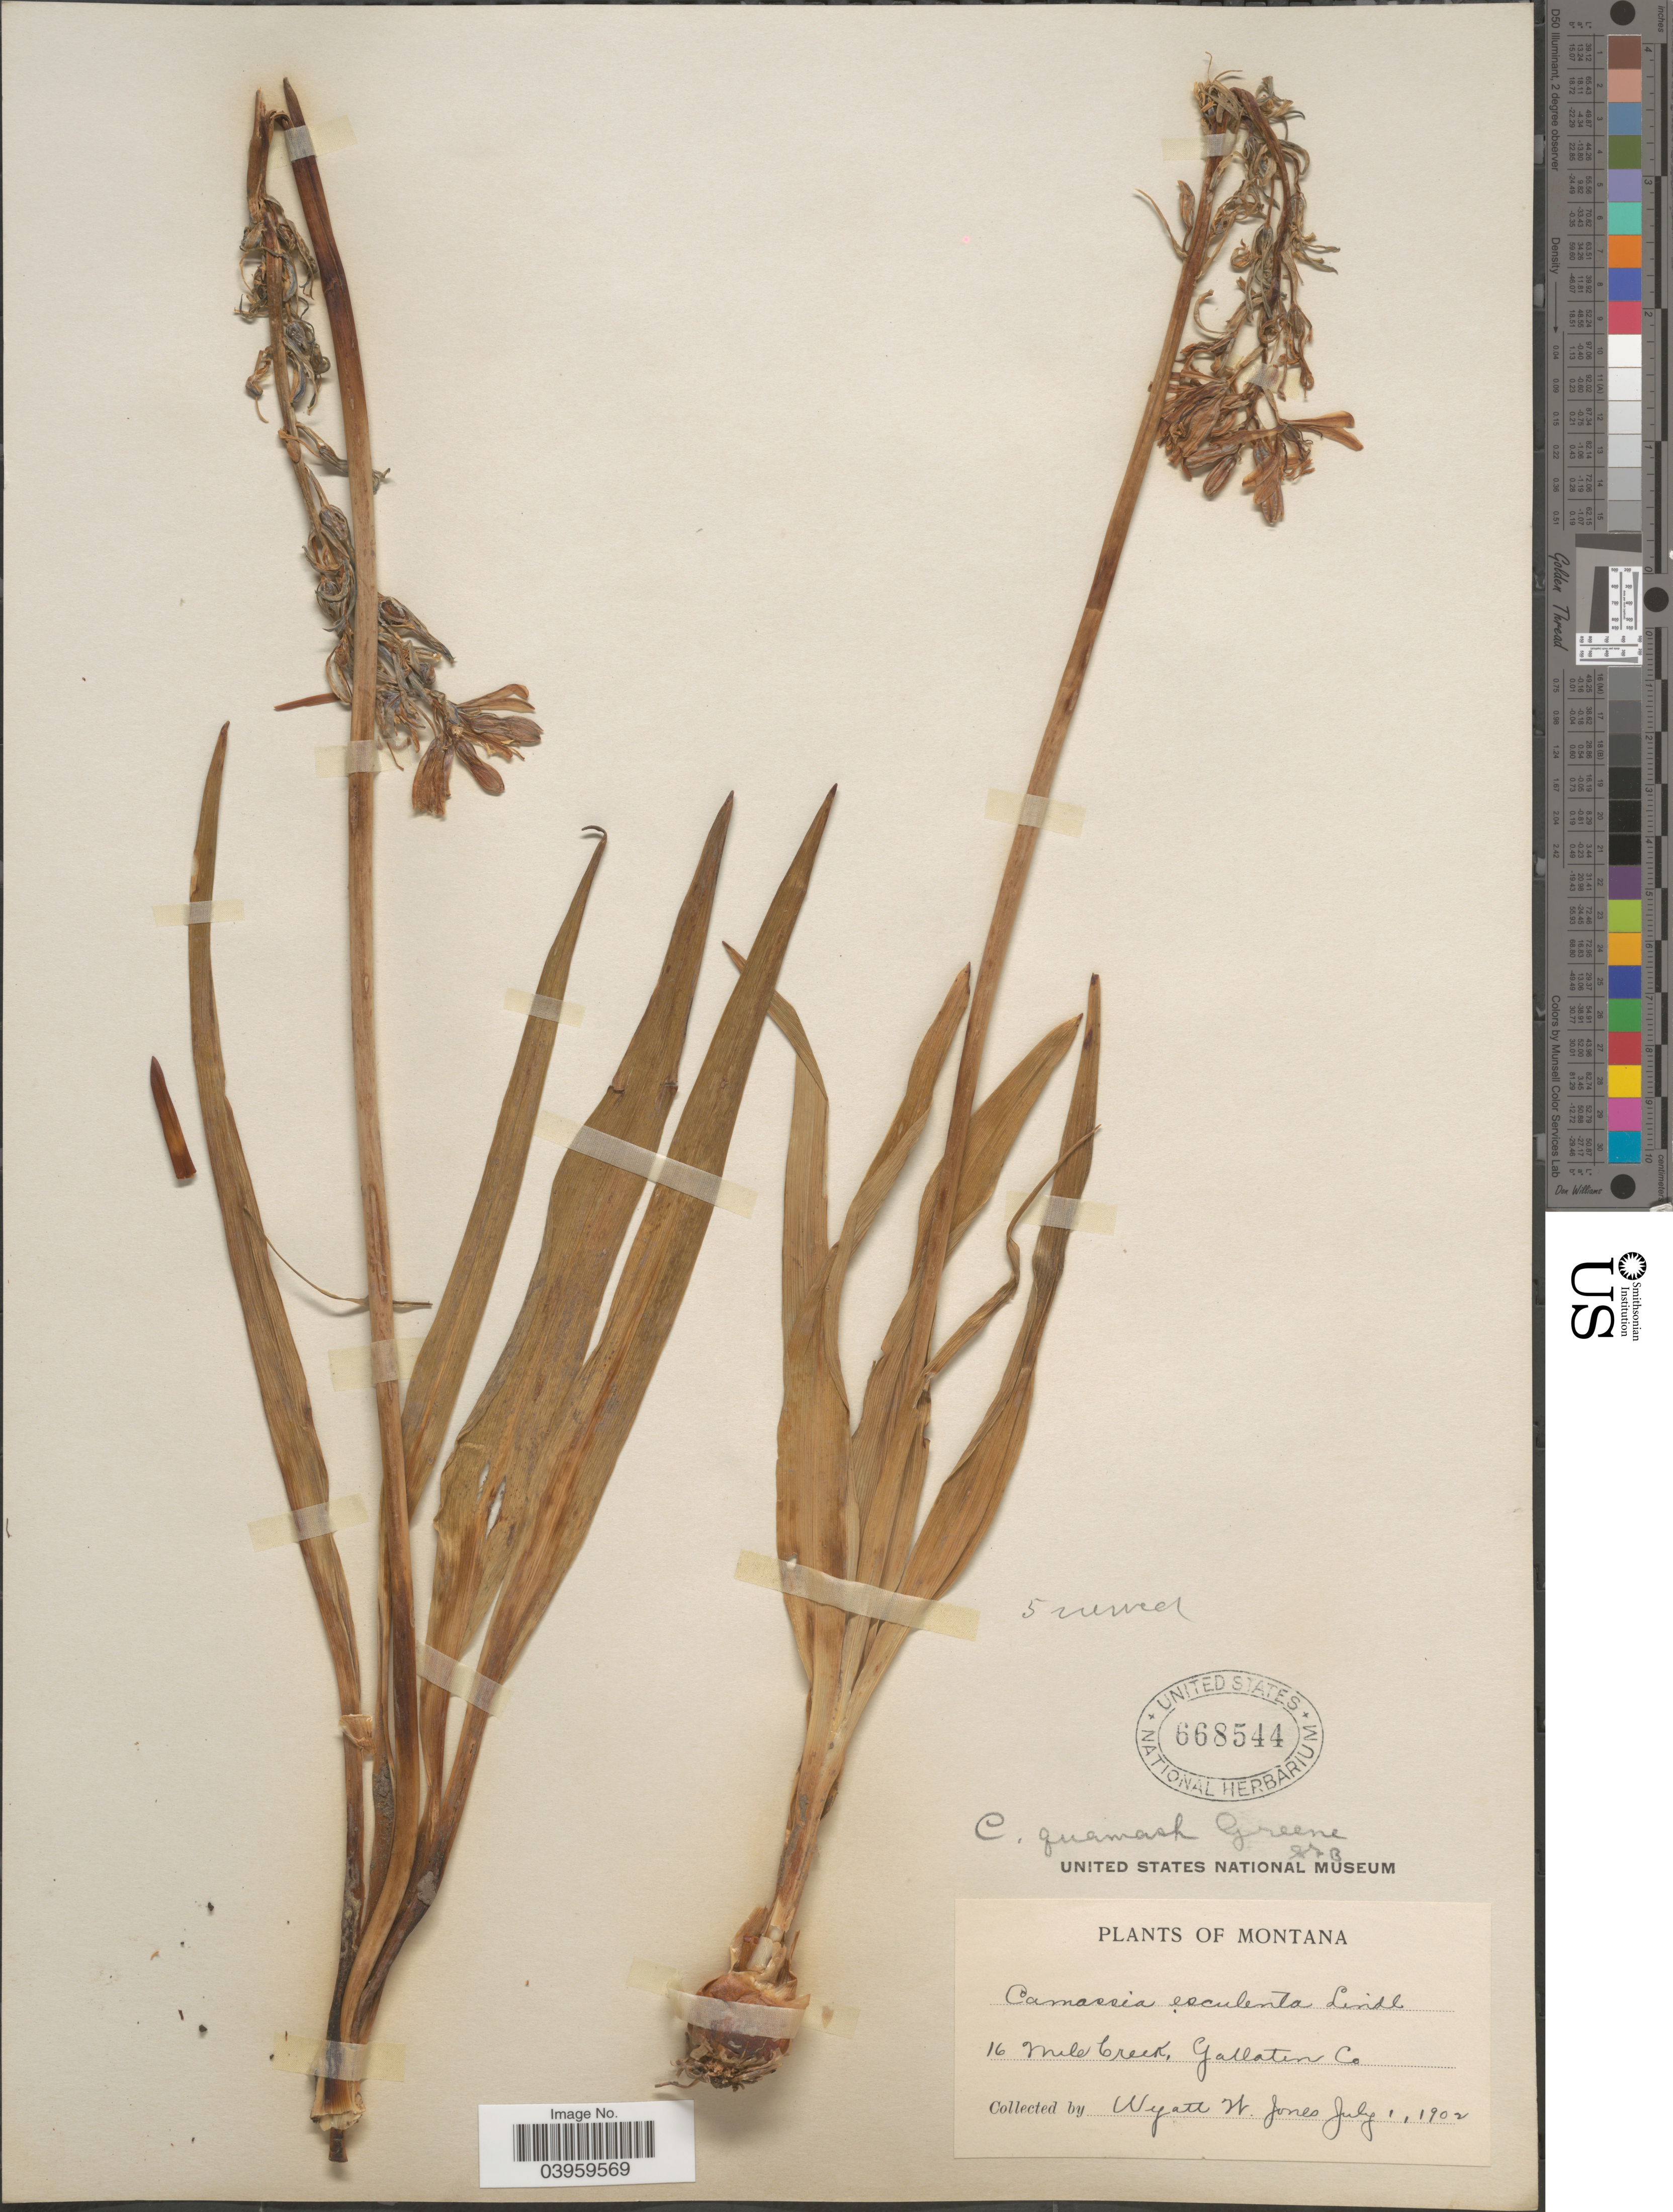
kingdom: Plantae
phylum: Tracheophyta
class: Liliopsida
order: Asparagales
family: Asparagaceae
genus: Camassia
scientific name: Camassia quamash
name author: (Pursh) Greene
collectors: W. W. Jones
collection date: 1902-07-01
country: United States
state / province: Montana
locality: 16 Mile Creek, Gallatin Co.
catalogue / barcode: US 668544